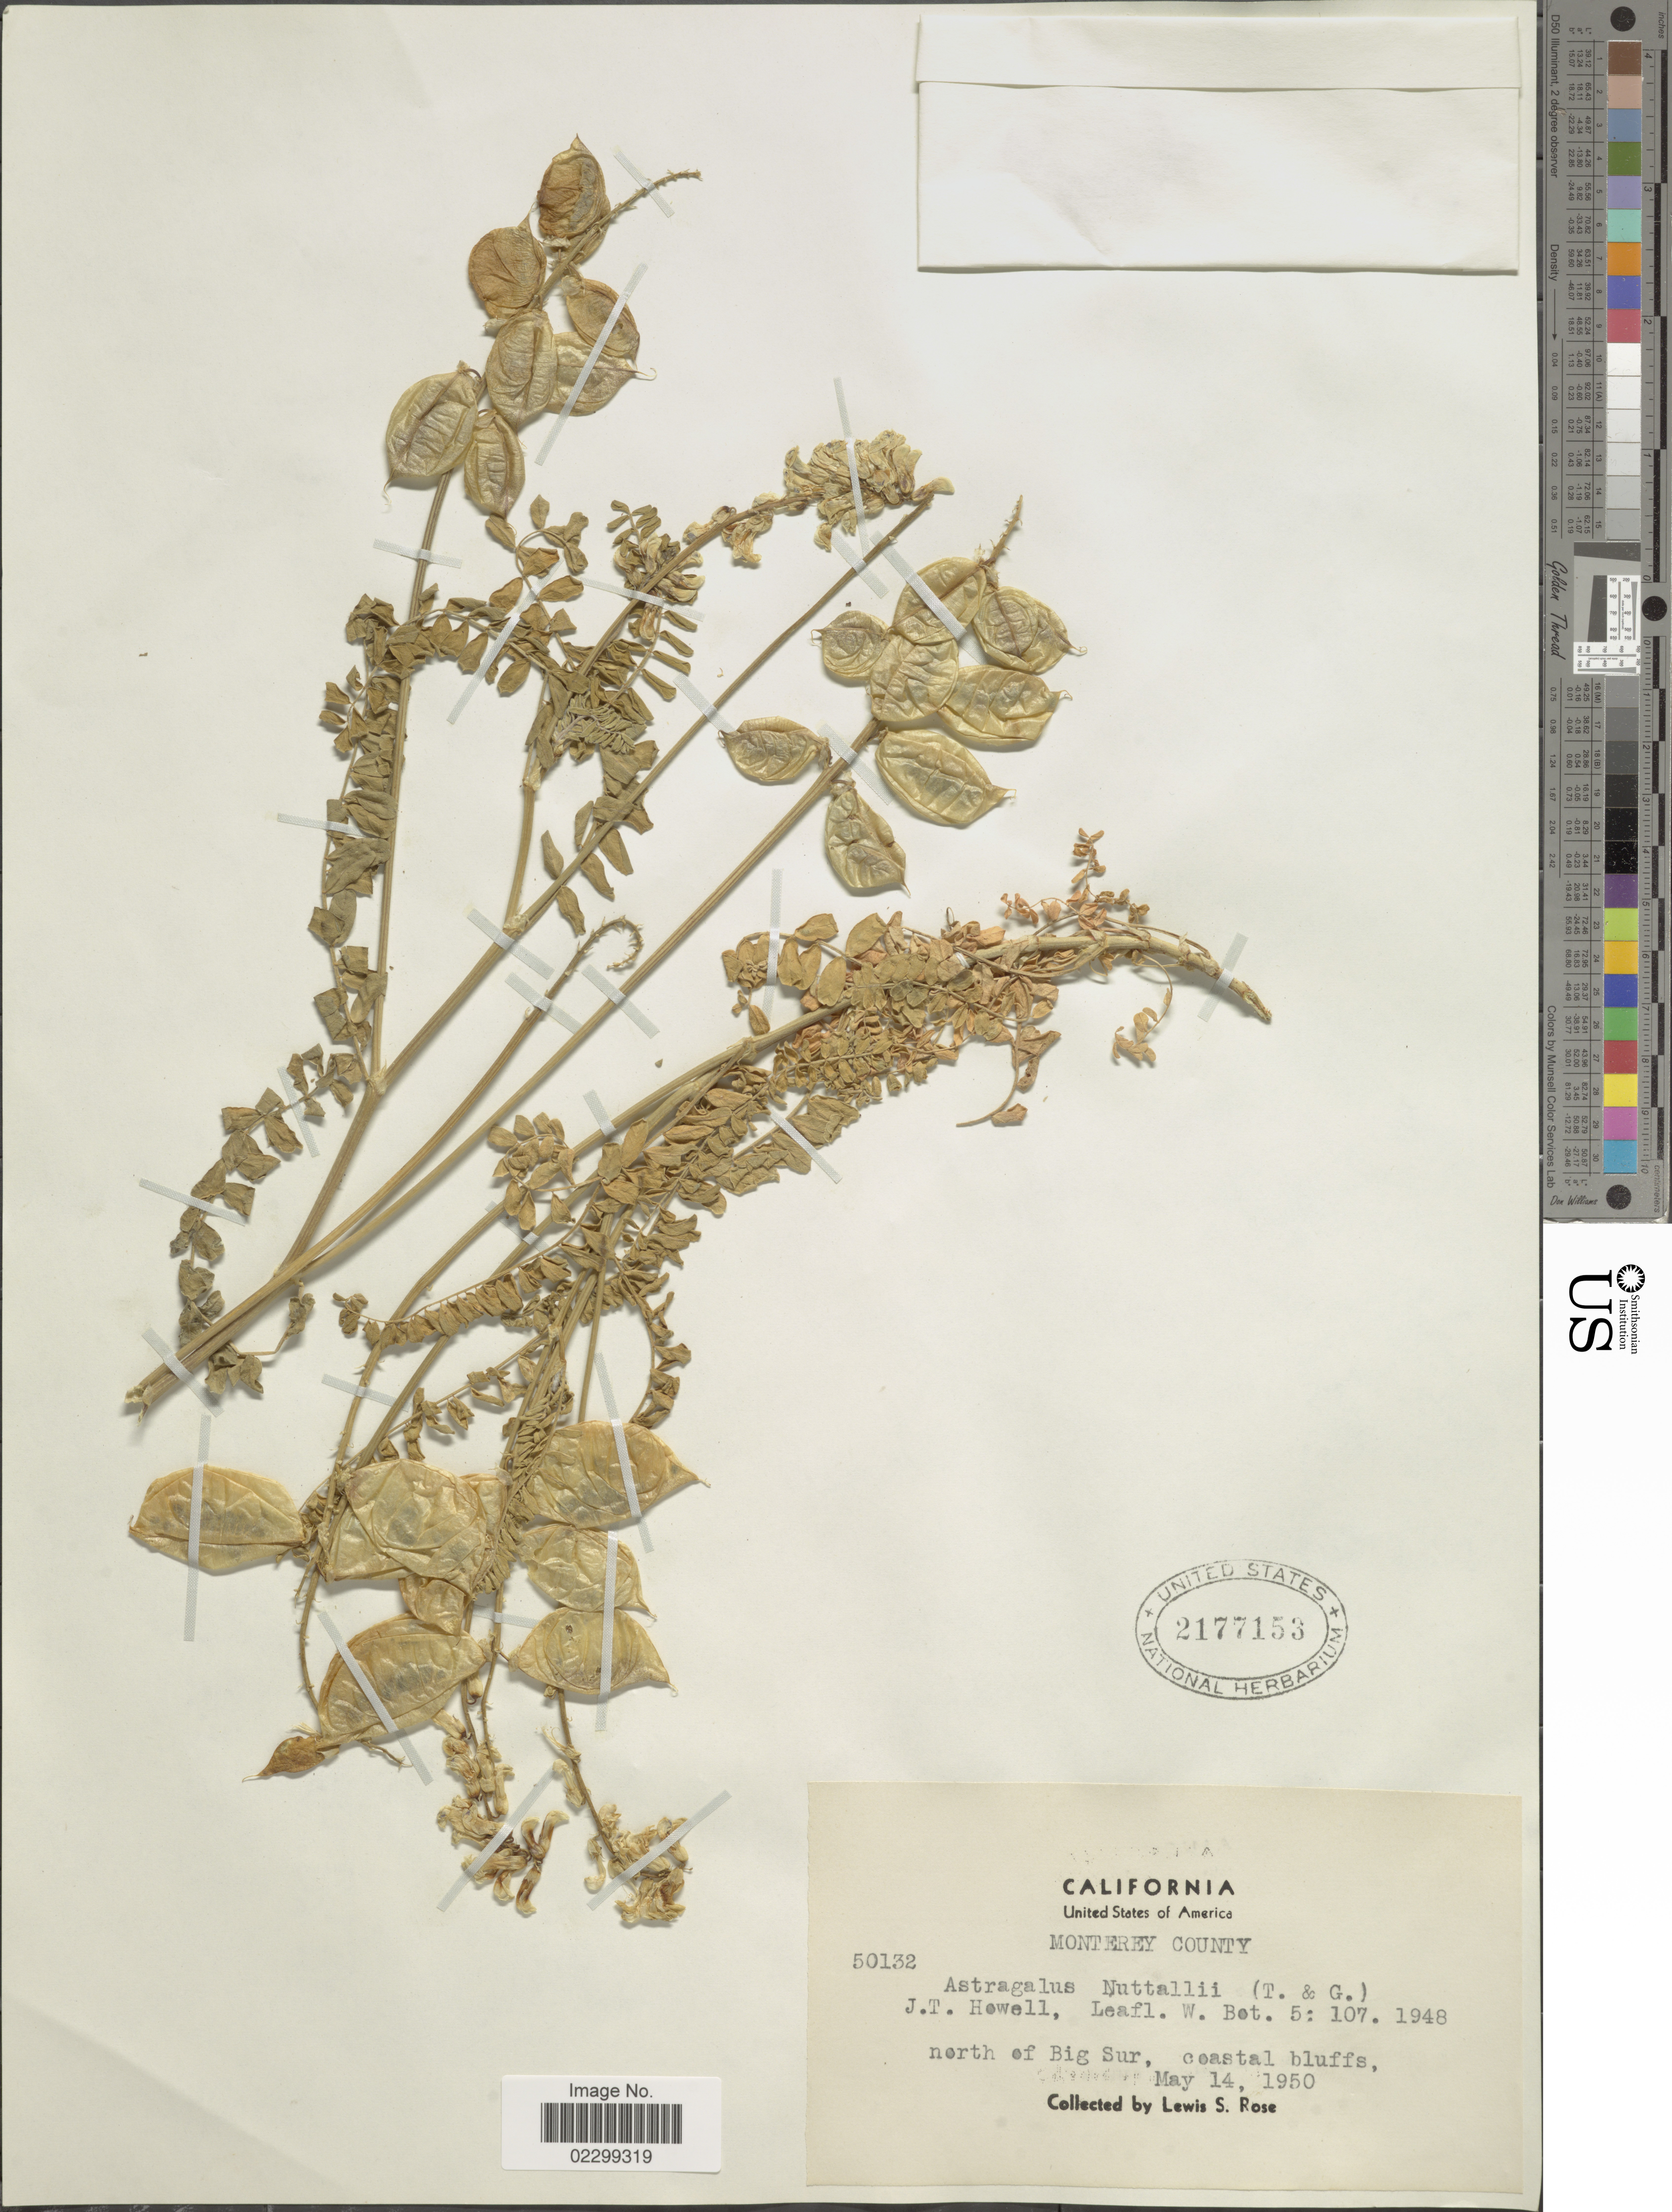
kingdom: Plantae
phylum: Tracheophyta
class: Magnoliopsida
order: Fabales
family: Fabaceae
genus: Astragalus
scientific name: Astragalus nuttallii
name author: (Torr. & A. Gray) J.T. Howell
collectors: L. S. Rose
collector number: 50132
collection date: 1950-05-14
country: United States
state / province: California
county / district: Monterey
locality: Monterey County, north of Big Sur, coastal bluffs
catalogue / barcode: US 2177153